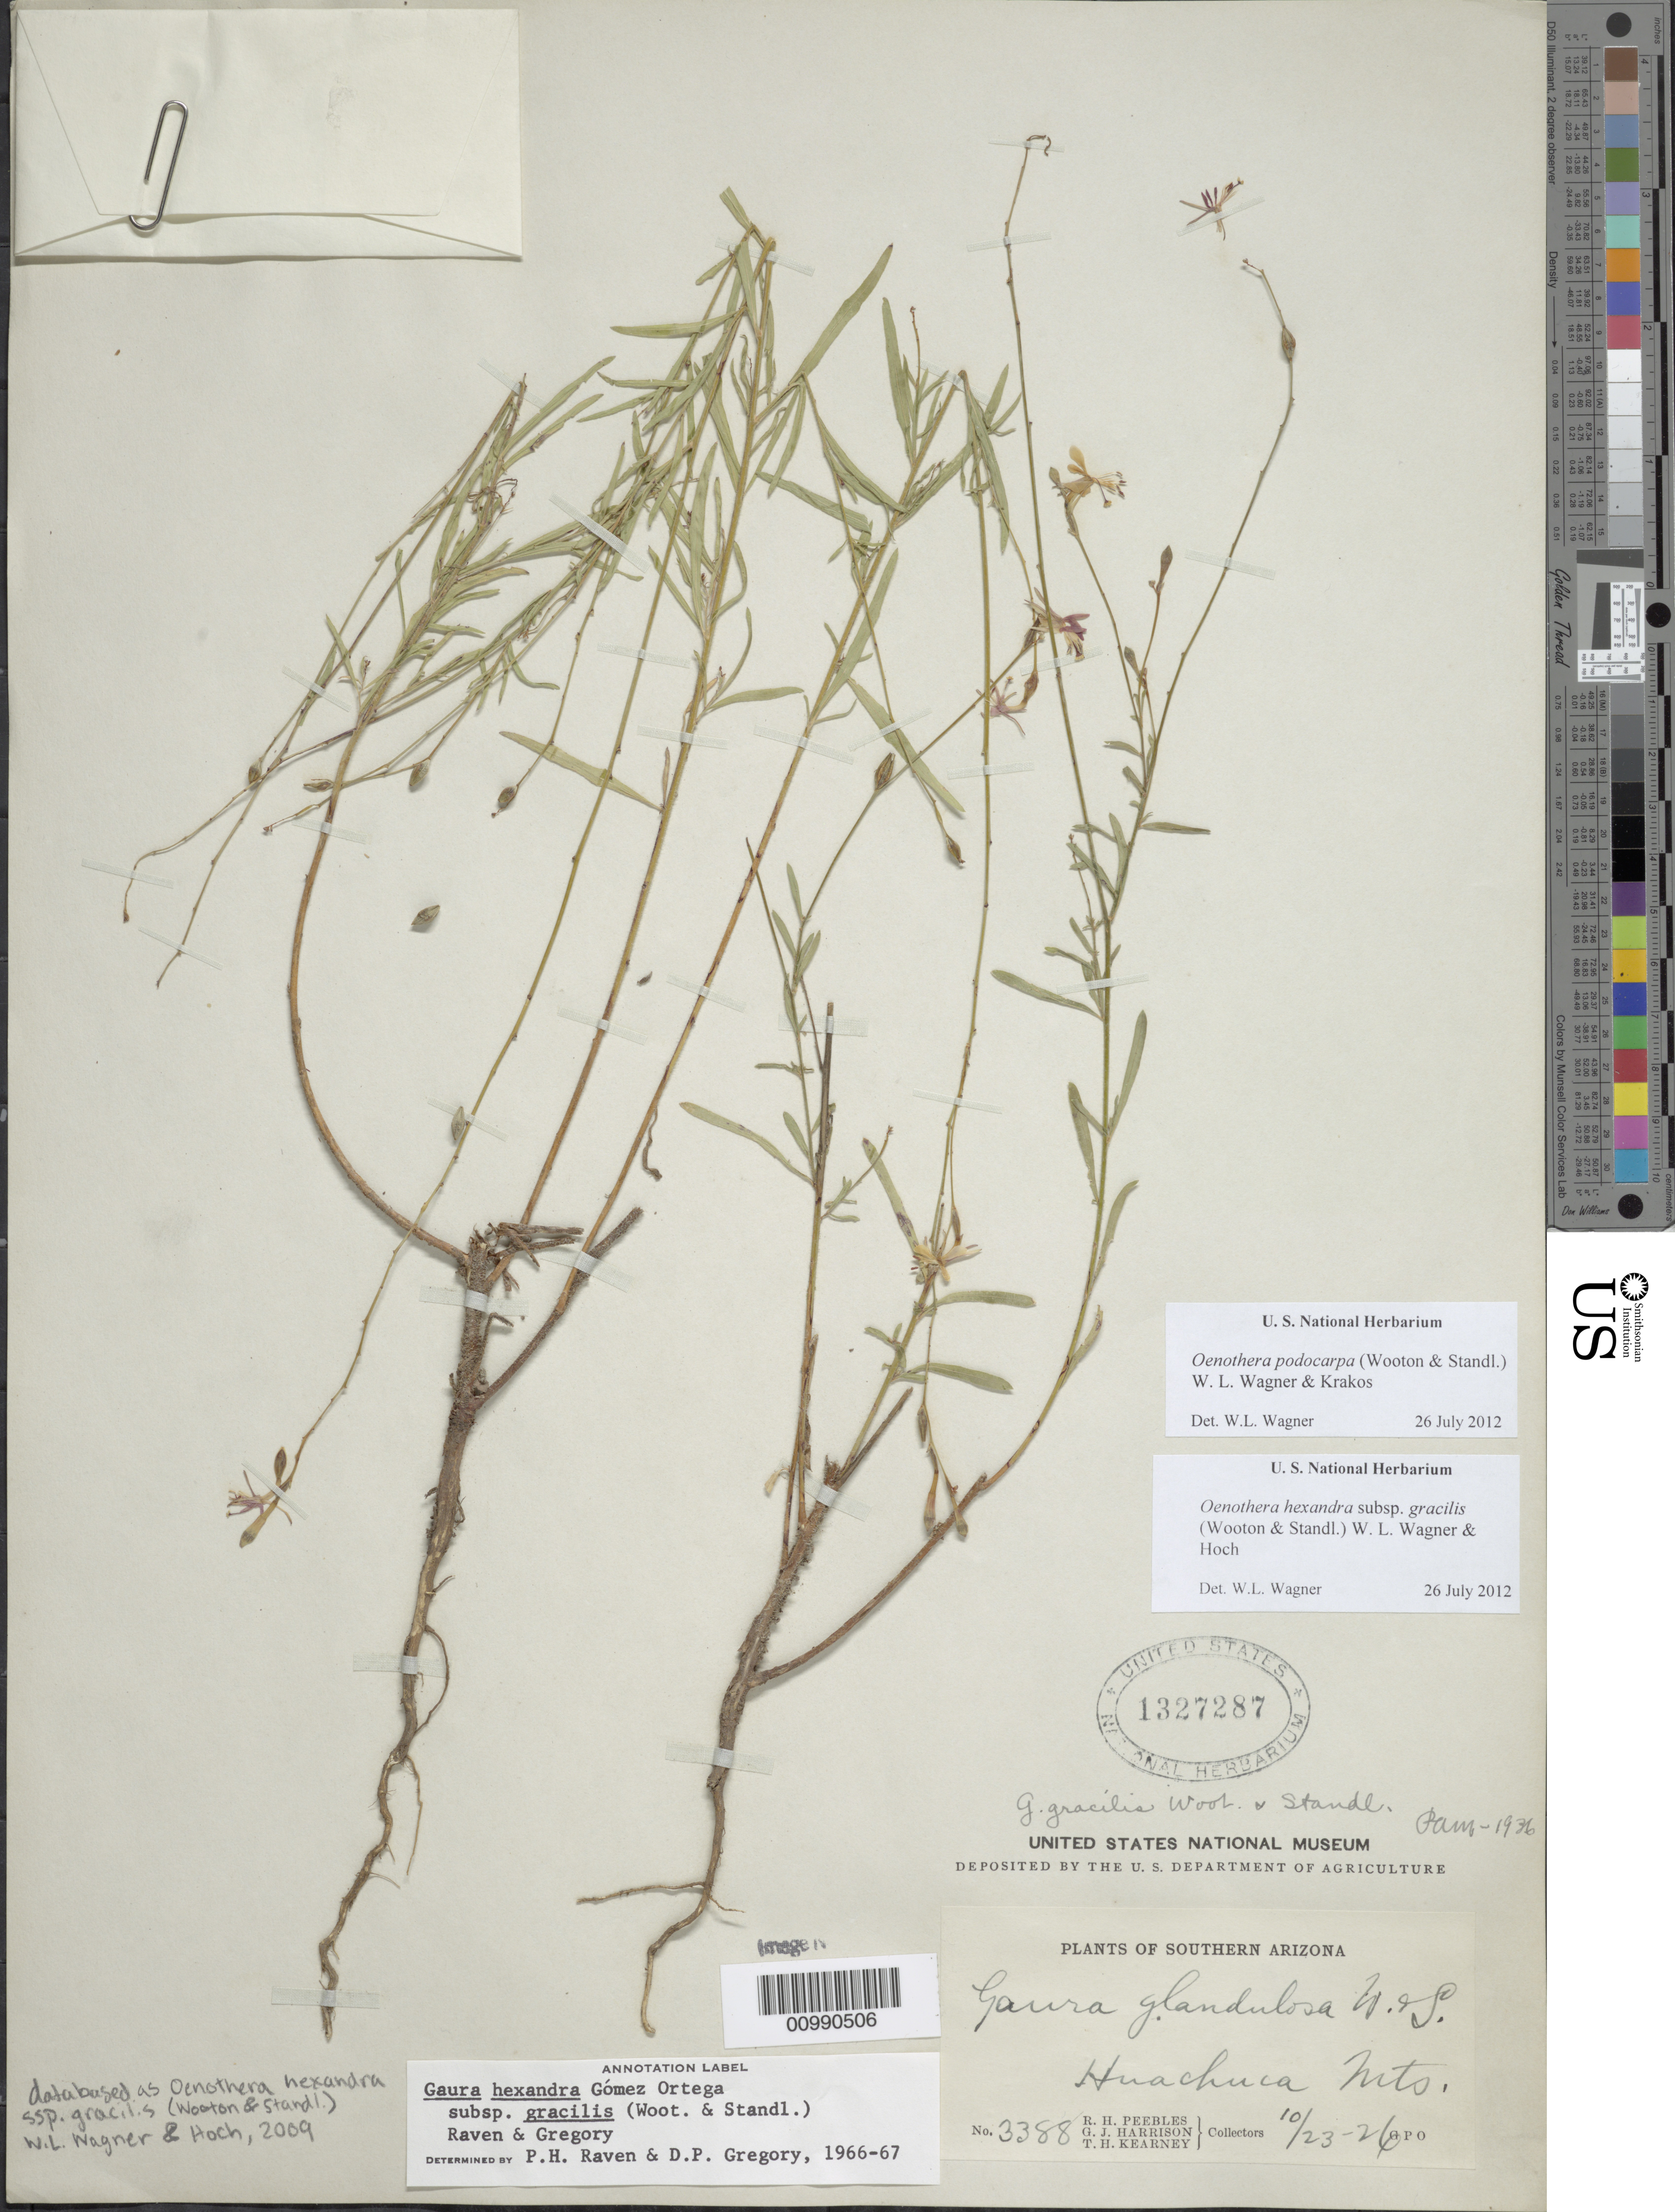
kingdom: Plantae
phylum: Tracheophyta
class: Magnoliopsida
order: Myrtales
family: Onagraceae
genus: Oenothera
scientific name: Oenothera podocarpa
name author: (Wooton & Standl.) Krakos & W.L. Wagner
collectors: R. H. Peebles & G. J. Harrison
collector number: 3388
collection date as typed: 23 Oct 1926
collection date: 1926-10-23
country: United States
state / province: Arizona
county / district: Cochise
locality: Huachuca Mts.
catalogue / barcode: US 1327287